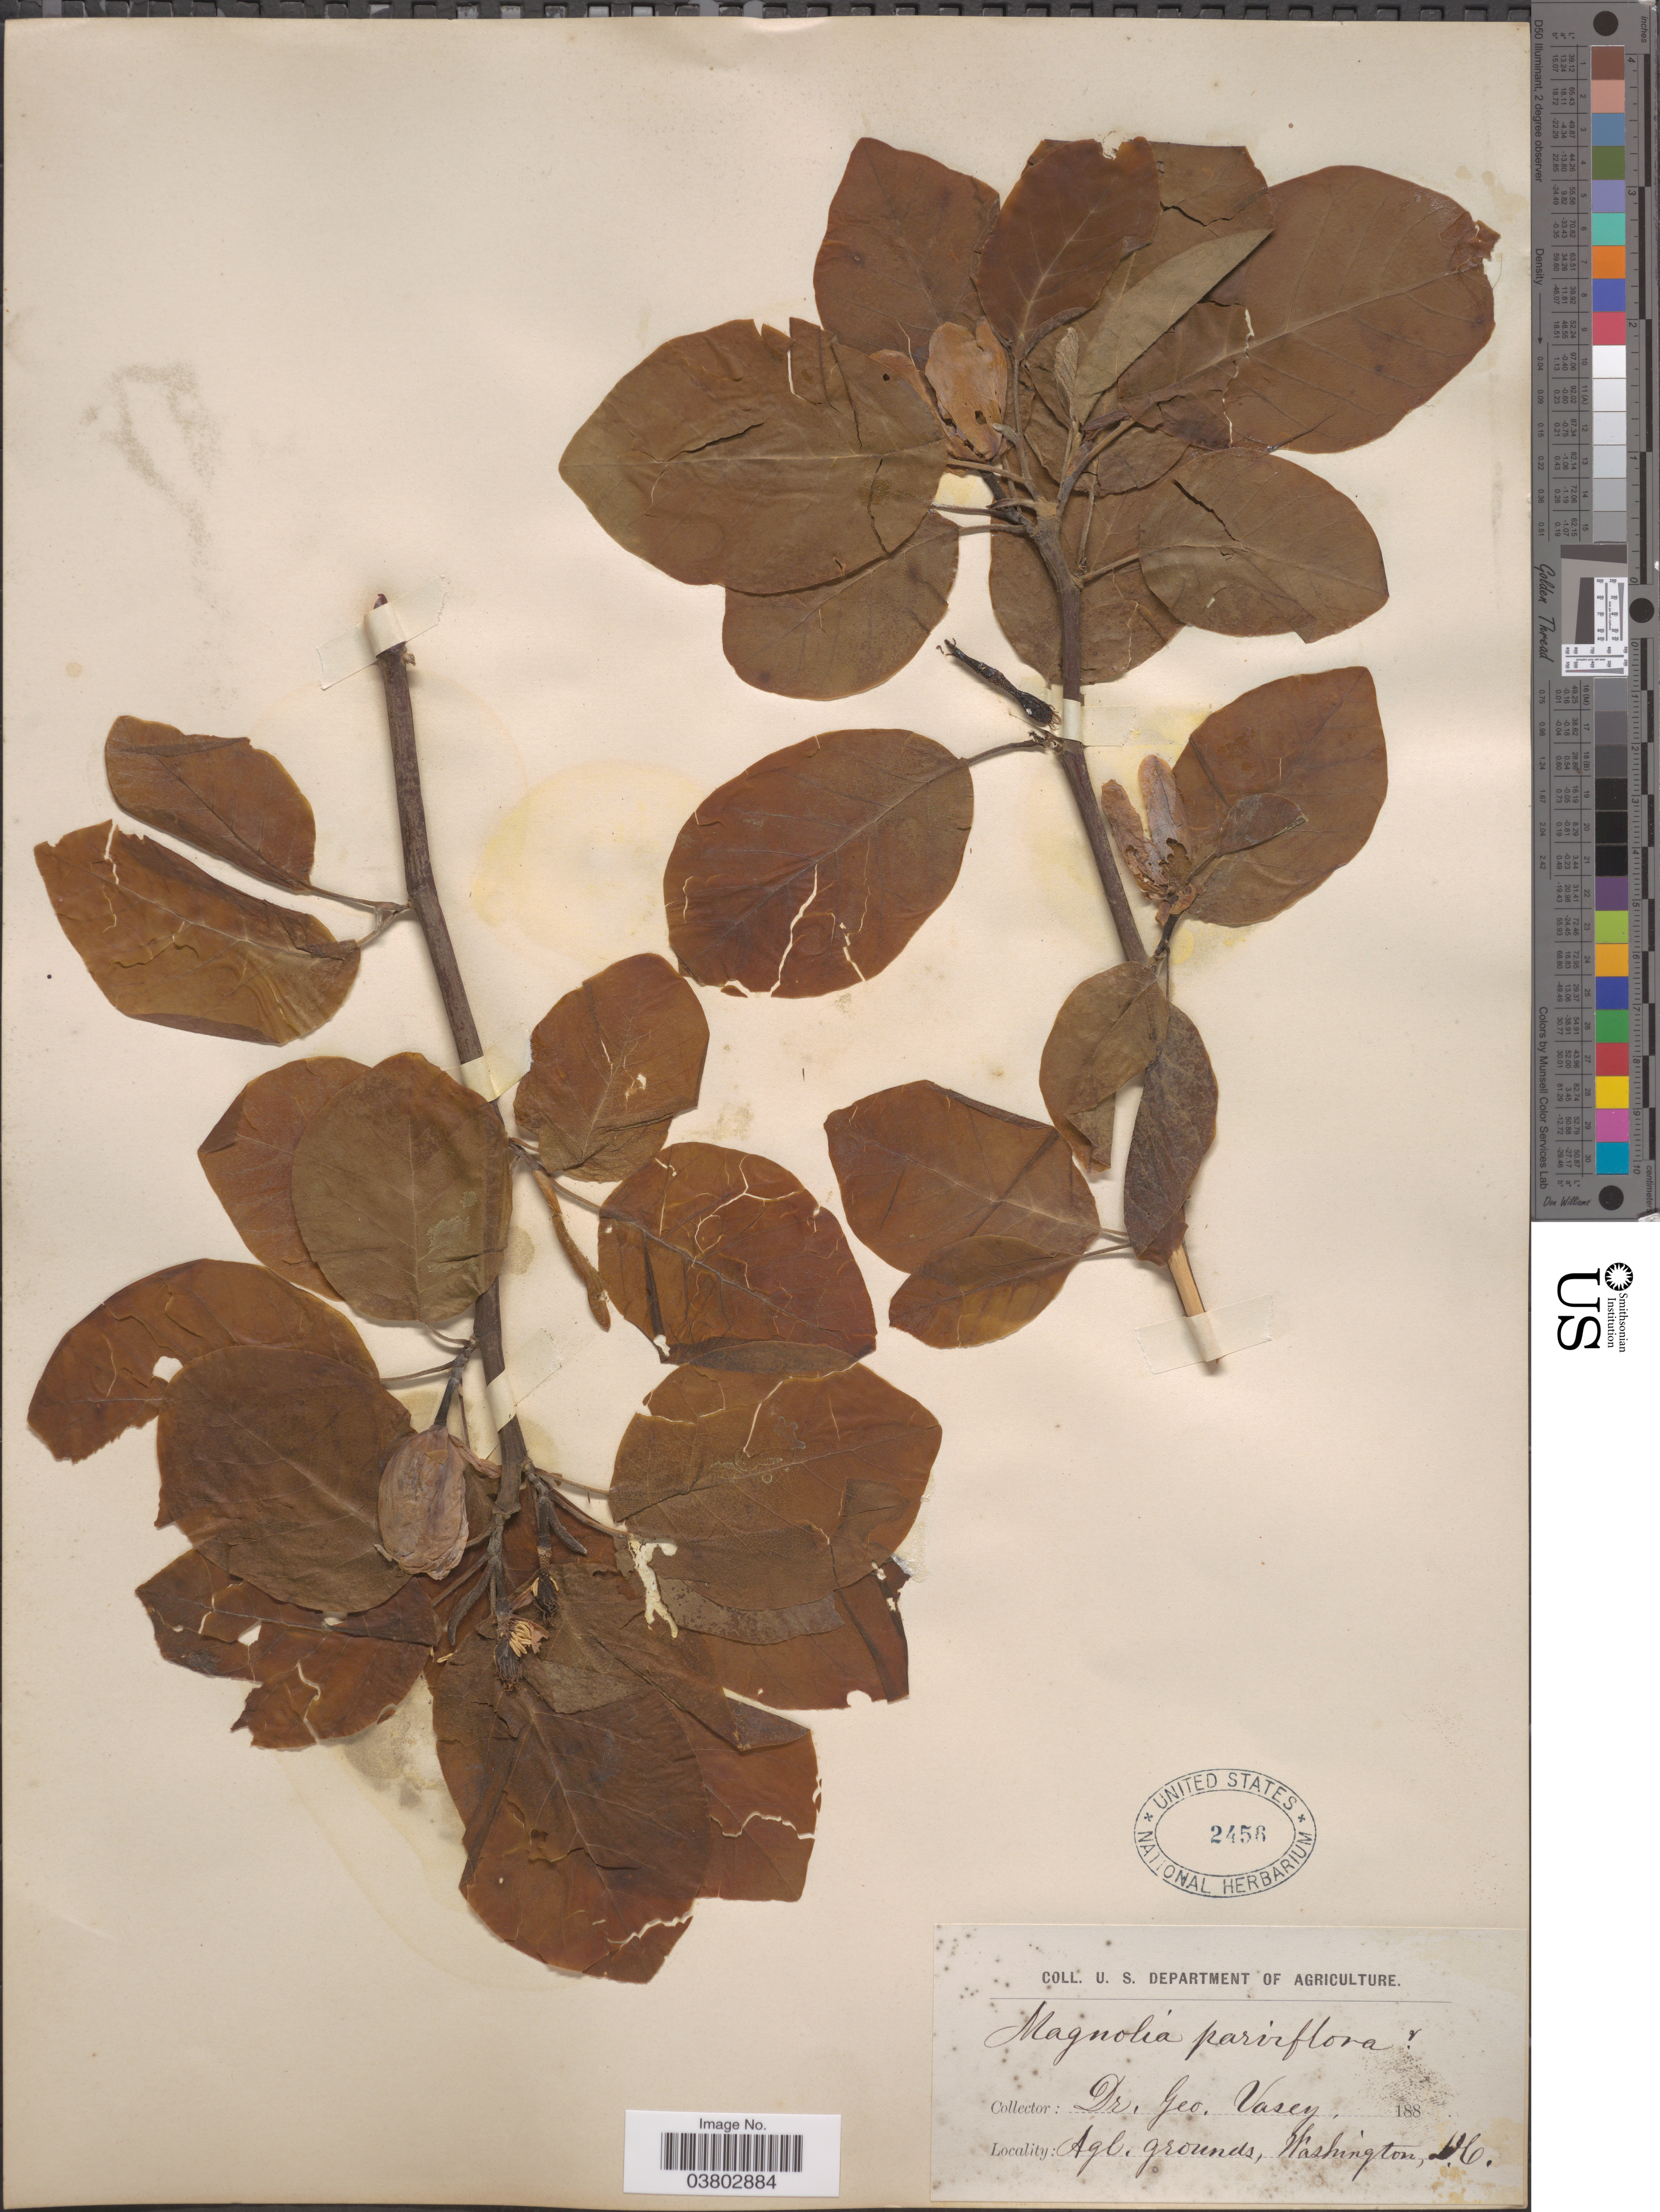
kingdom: Plantae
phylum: Tracheophyta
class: Magnoliopsida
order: Magnoliales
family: Magnoliaceae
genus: Magnolia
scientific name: Magnolia parviflora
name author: Blume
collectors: G. Vasey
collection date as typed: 188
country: United States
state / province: District of Columbia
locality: Agl. grounds. Washington.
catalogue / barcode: US 2456